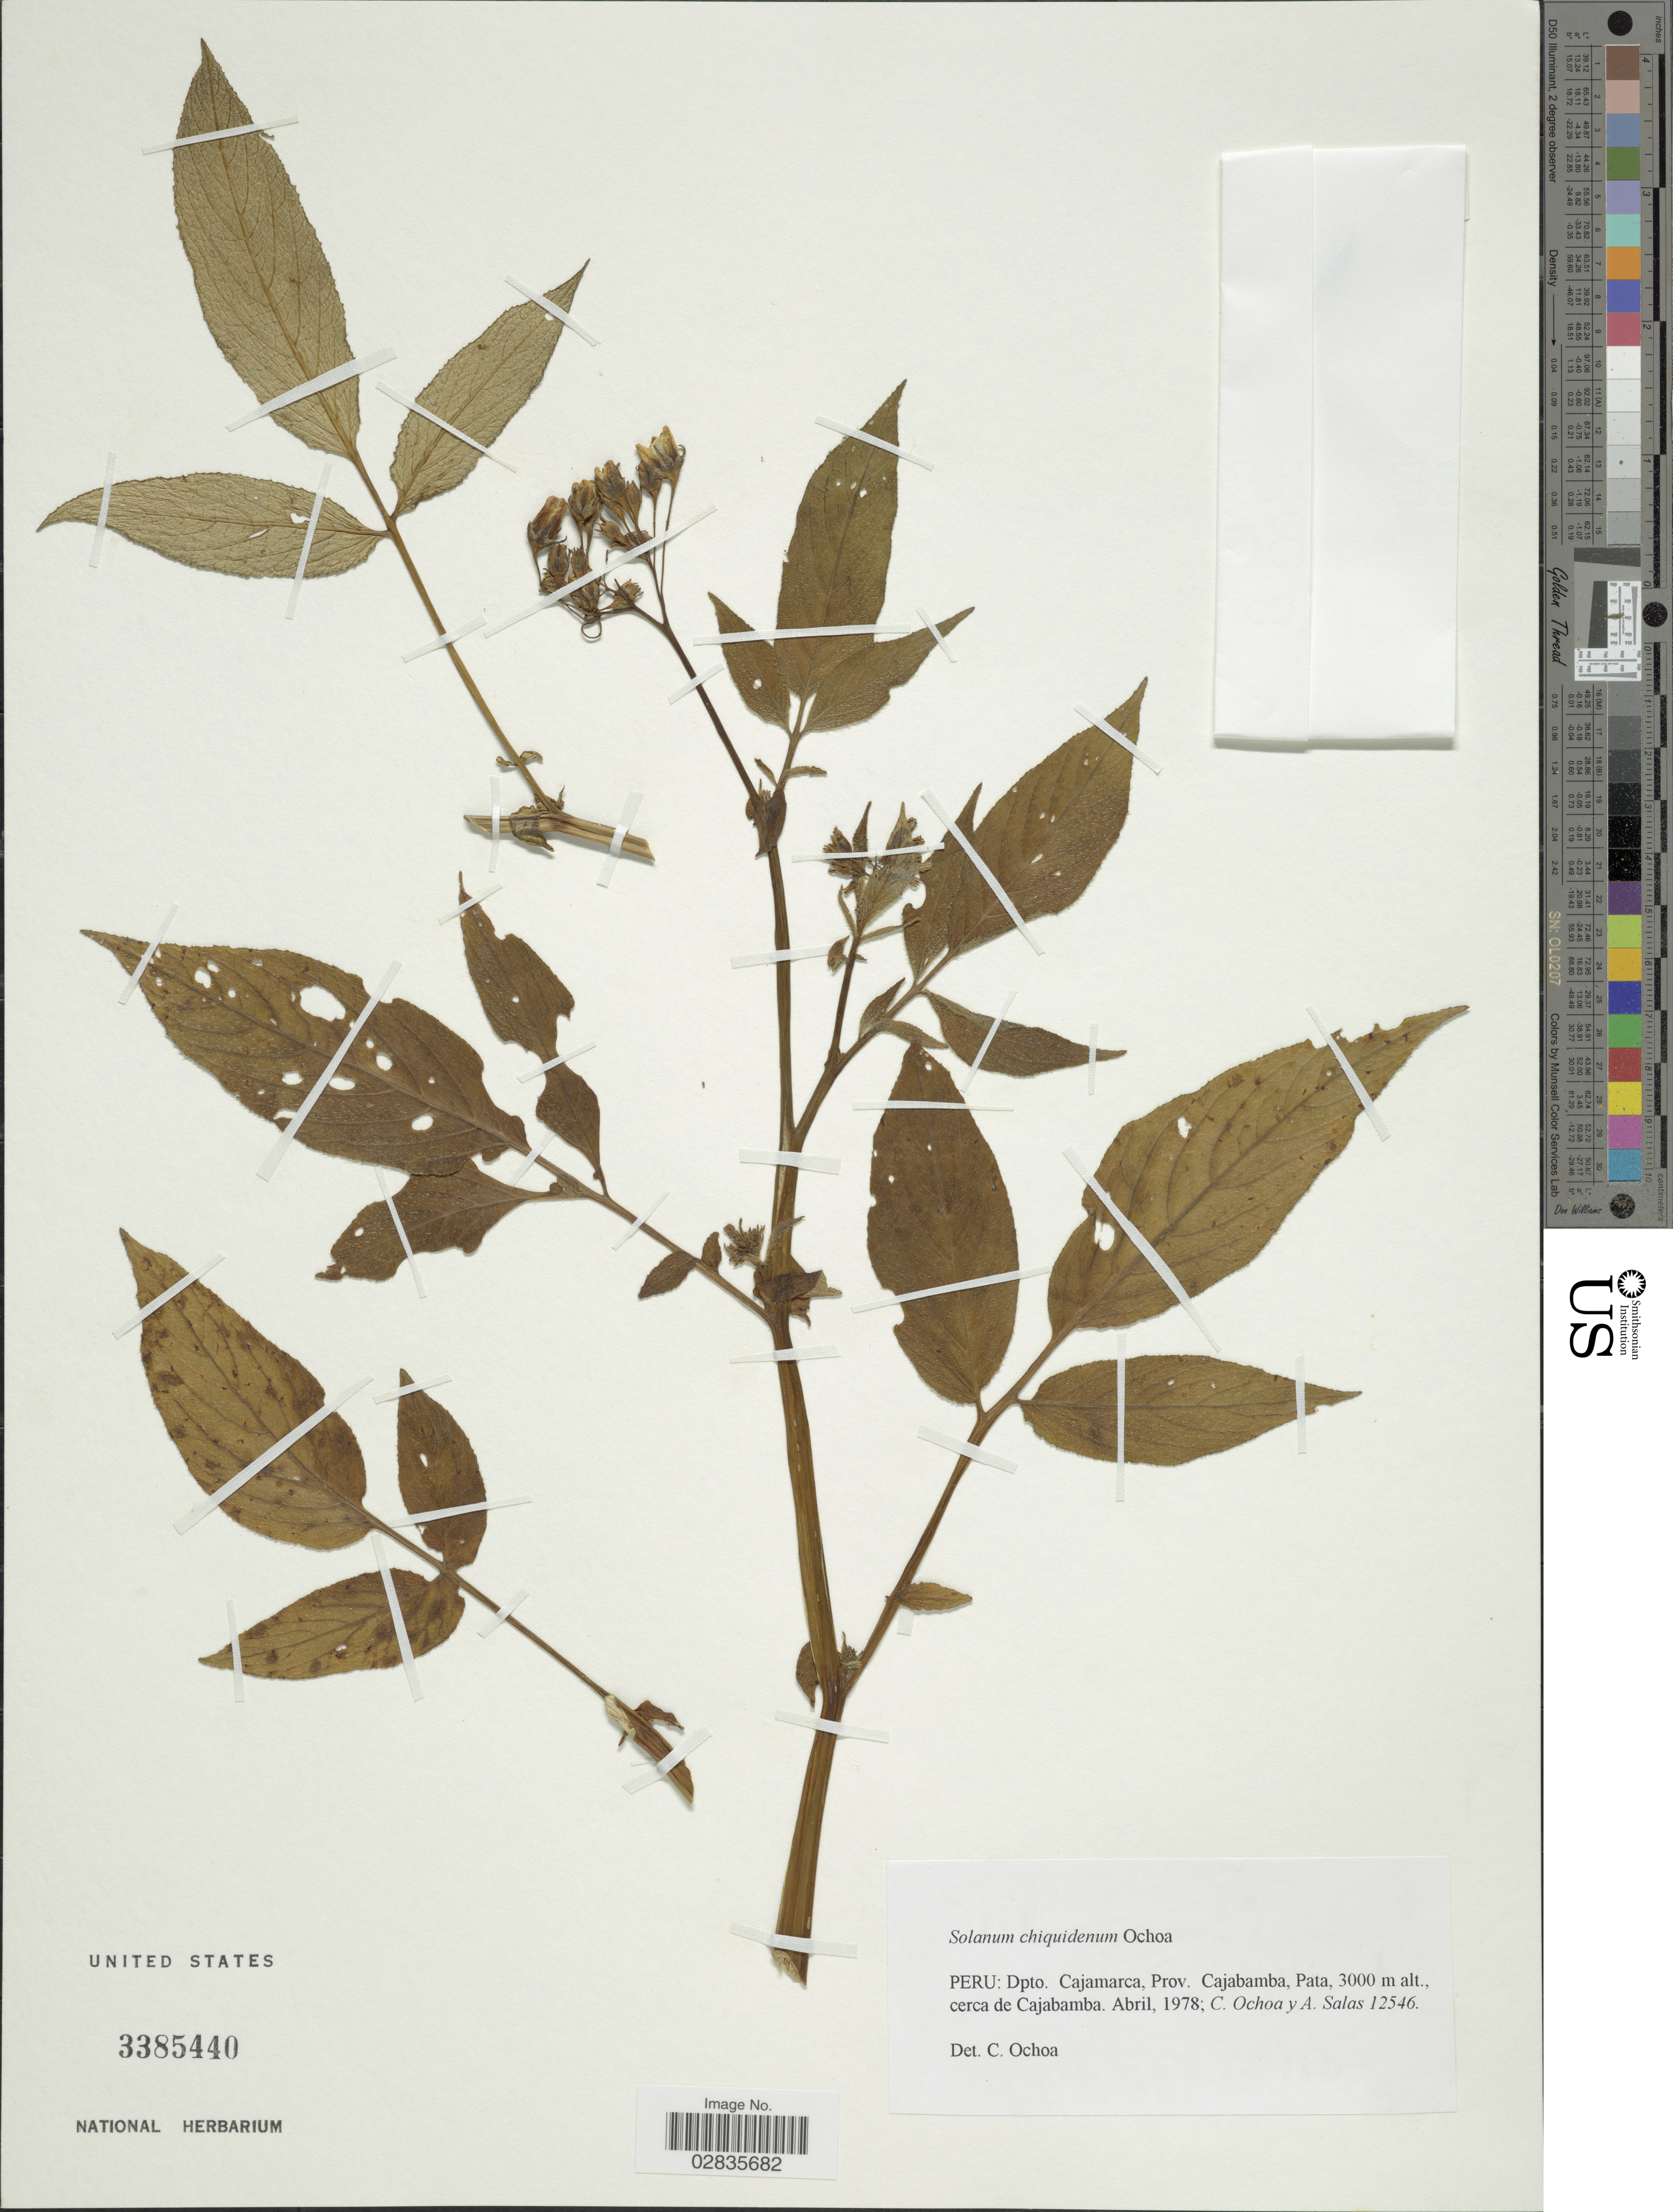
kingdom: Plantae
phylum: Tracheophyta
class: Magnoliopsida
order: Solanales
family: Solanaceae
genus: Solanum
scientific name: Solanum chiquidenum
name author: Ochoa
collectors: C. Ochoa & A. Salas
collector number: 12546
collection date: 1978-04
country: Peru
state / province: Cajamarca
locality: Dpto. Cajamarca, Prov. Cajabamba, Pata, cerca de Cajabamba.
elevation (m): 3000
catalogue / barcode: US 3385440